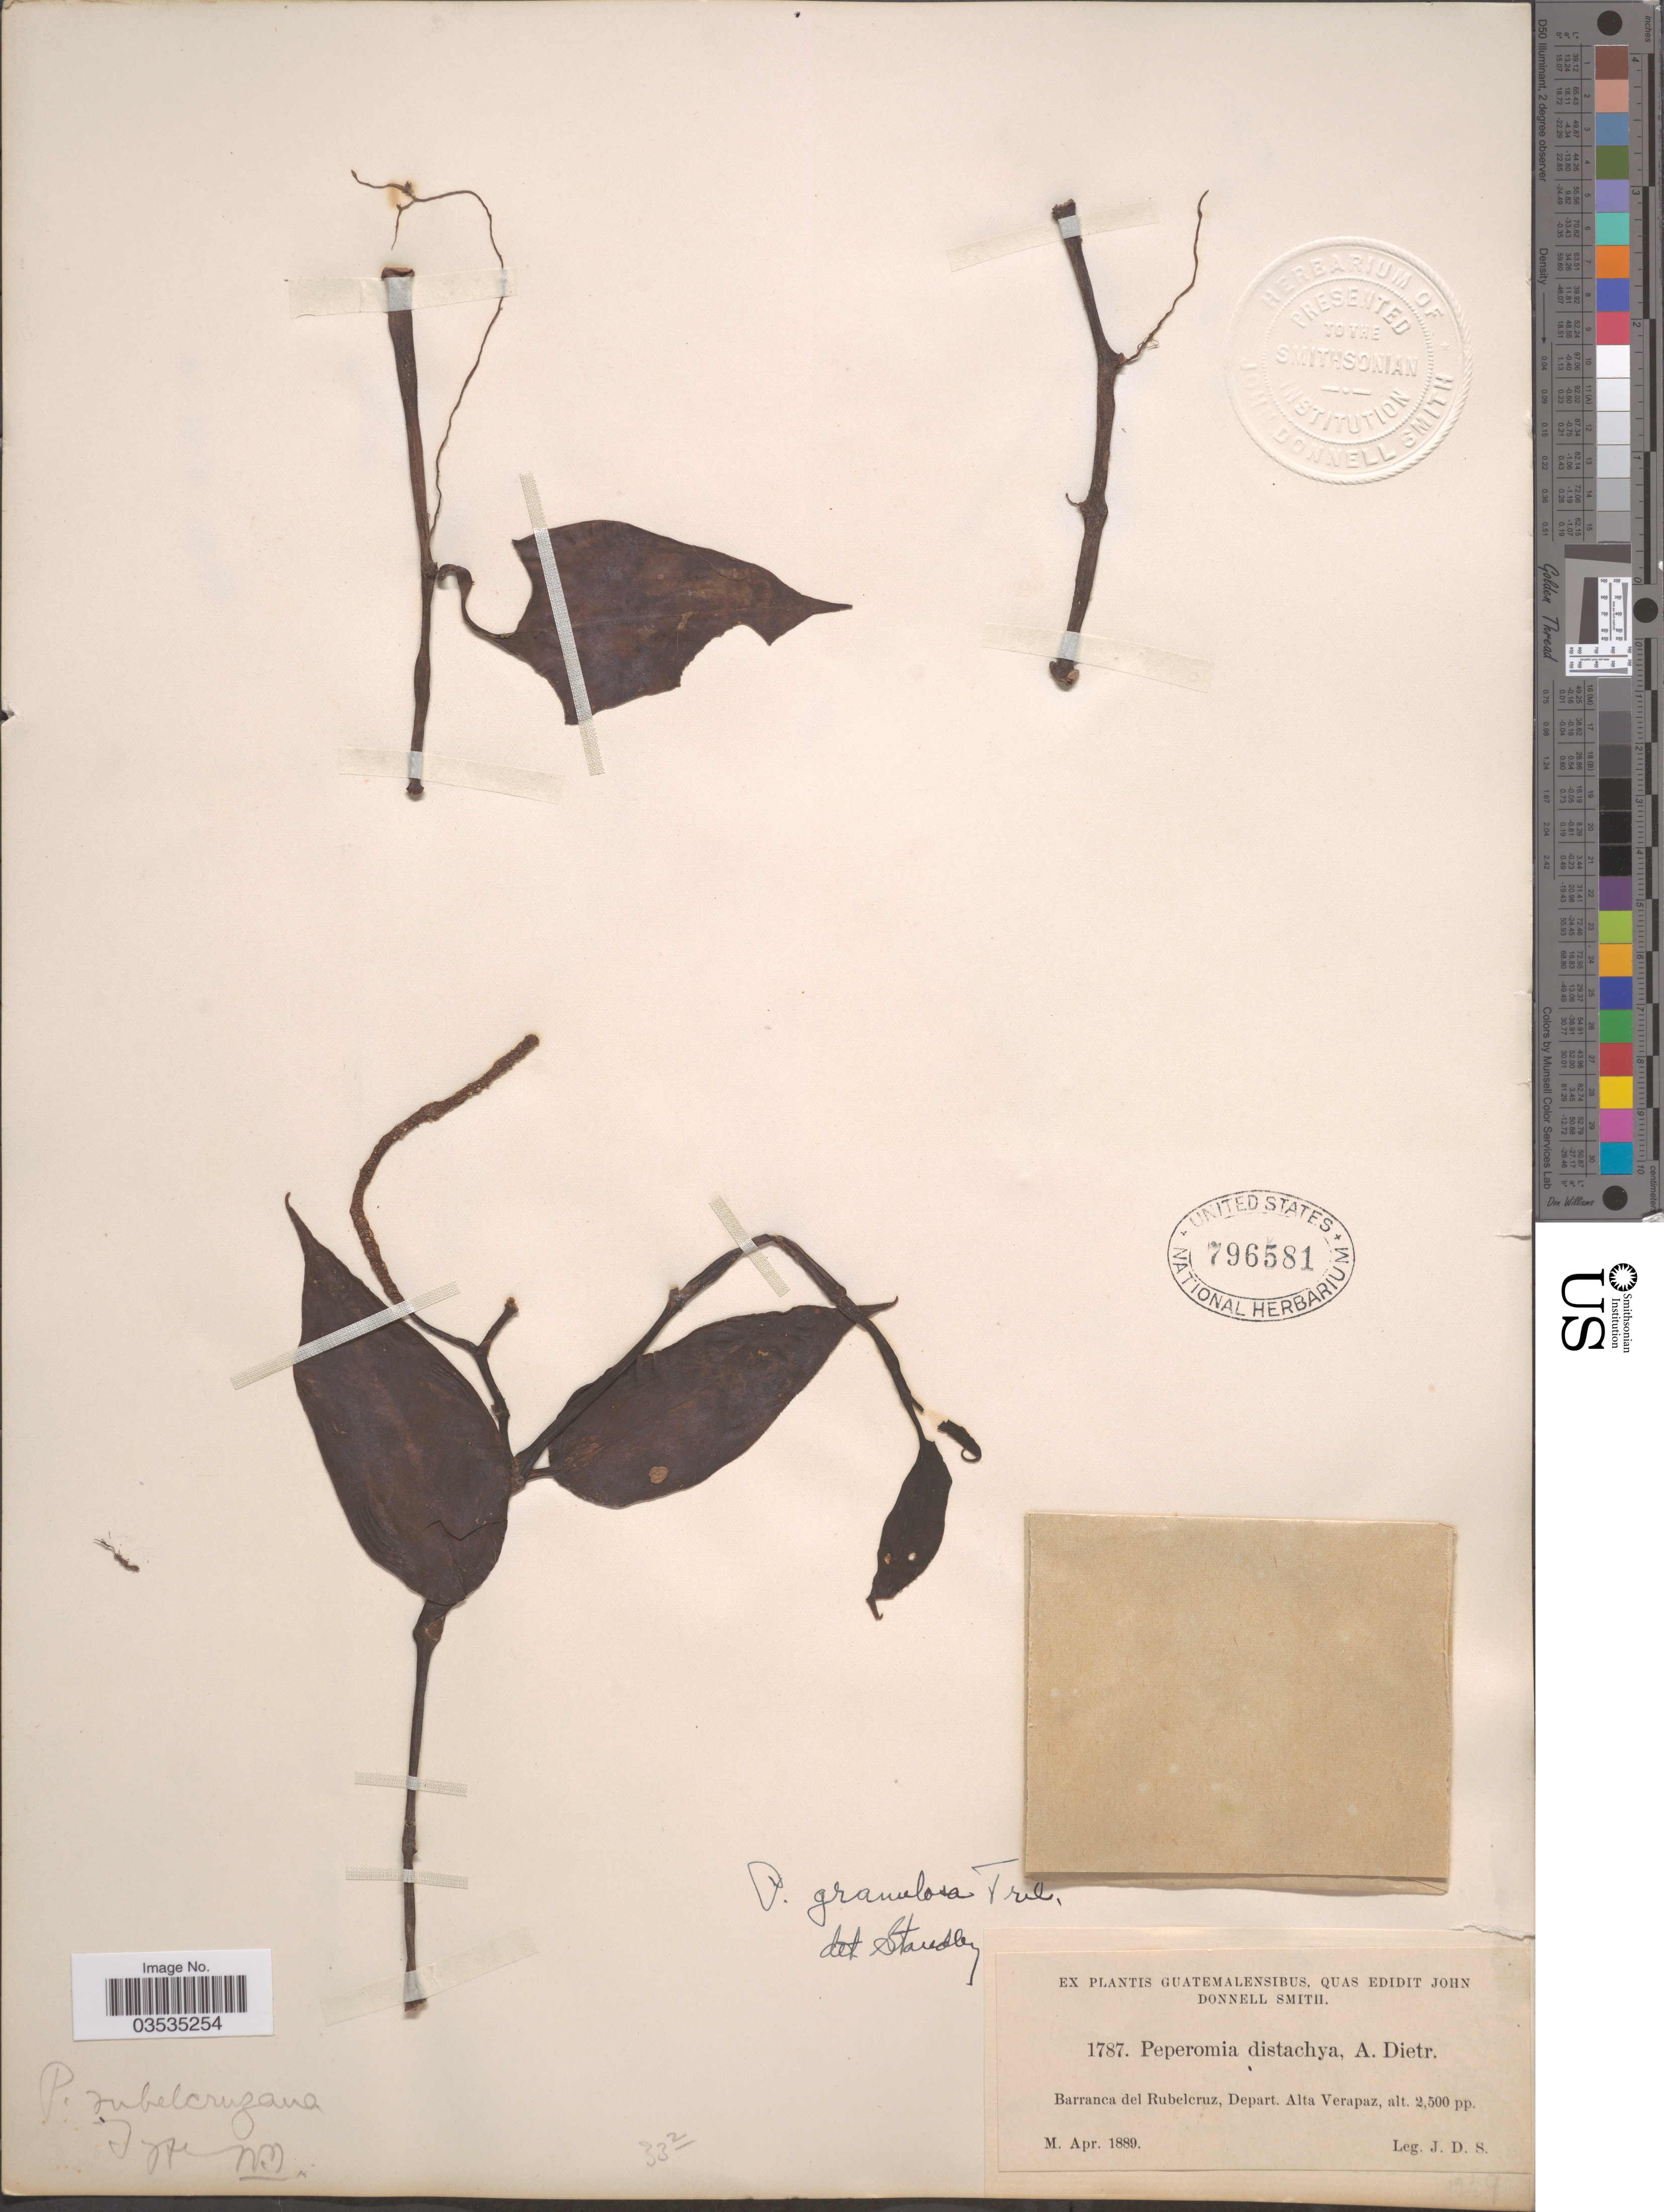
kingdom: Plantae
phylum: Tracheophyta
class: Magnoliopsida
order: Piperales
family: Piperaceae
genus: Peperomia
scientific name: Peperomia granulosa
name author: Trel.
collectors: J. Donnell Smith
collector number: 1787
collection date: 1889-04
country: Guatemala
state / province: Alta Verapaz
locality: Barranca del Rubelcruz, Depart. Alta Verapaz.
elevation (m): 762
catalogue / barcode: US 796581